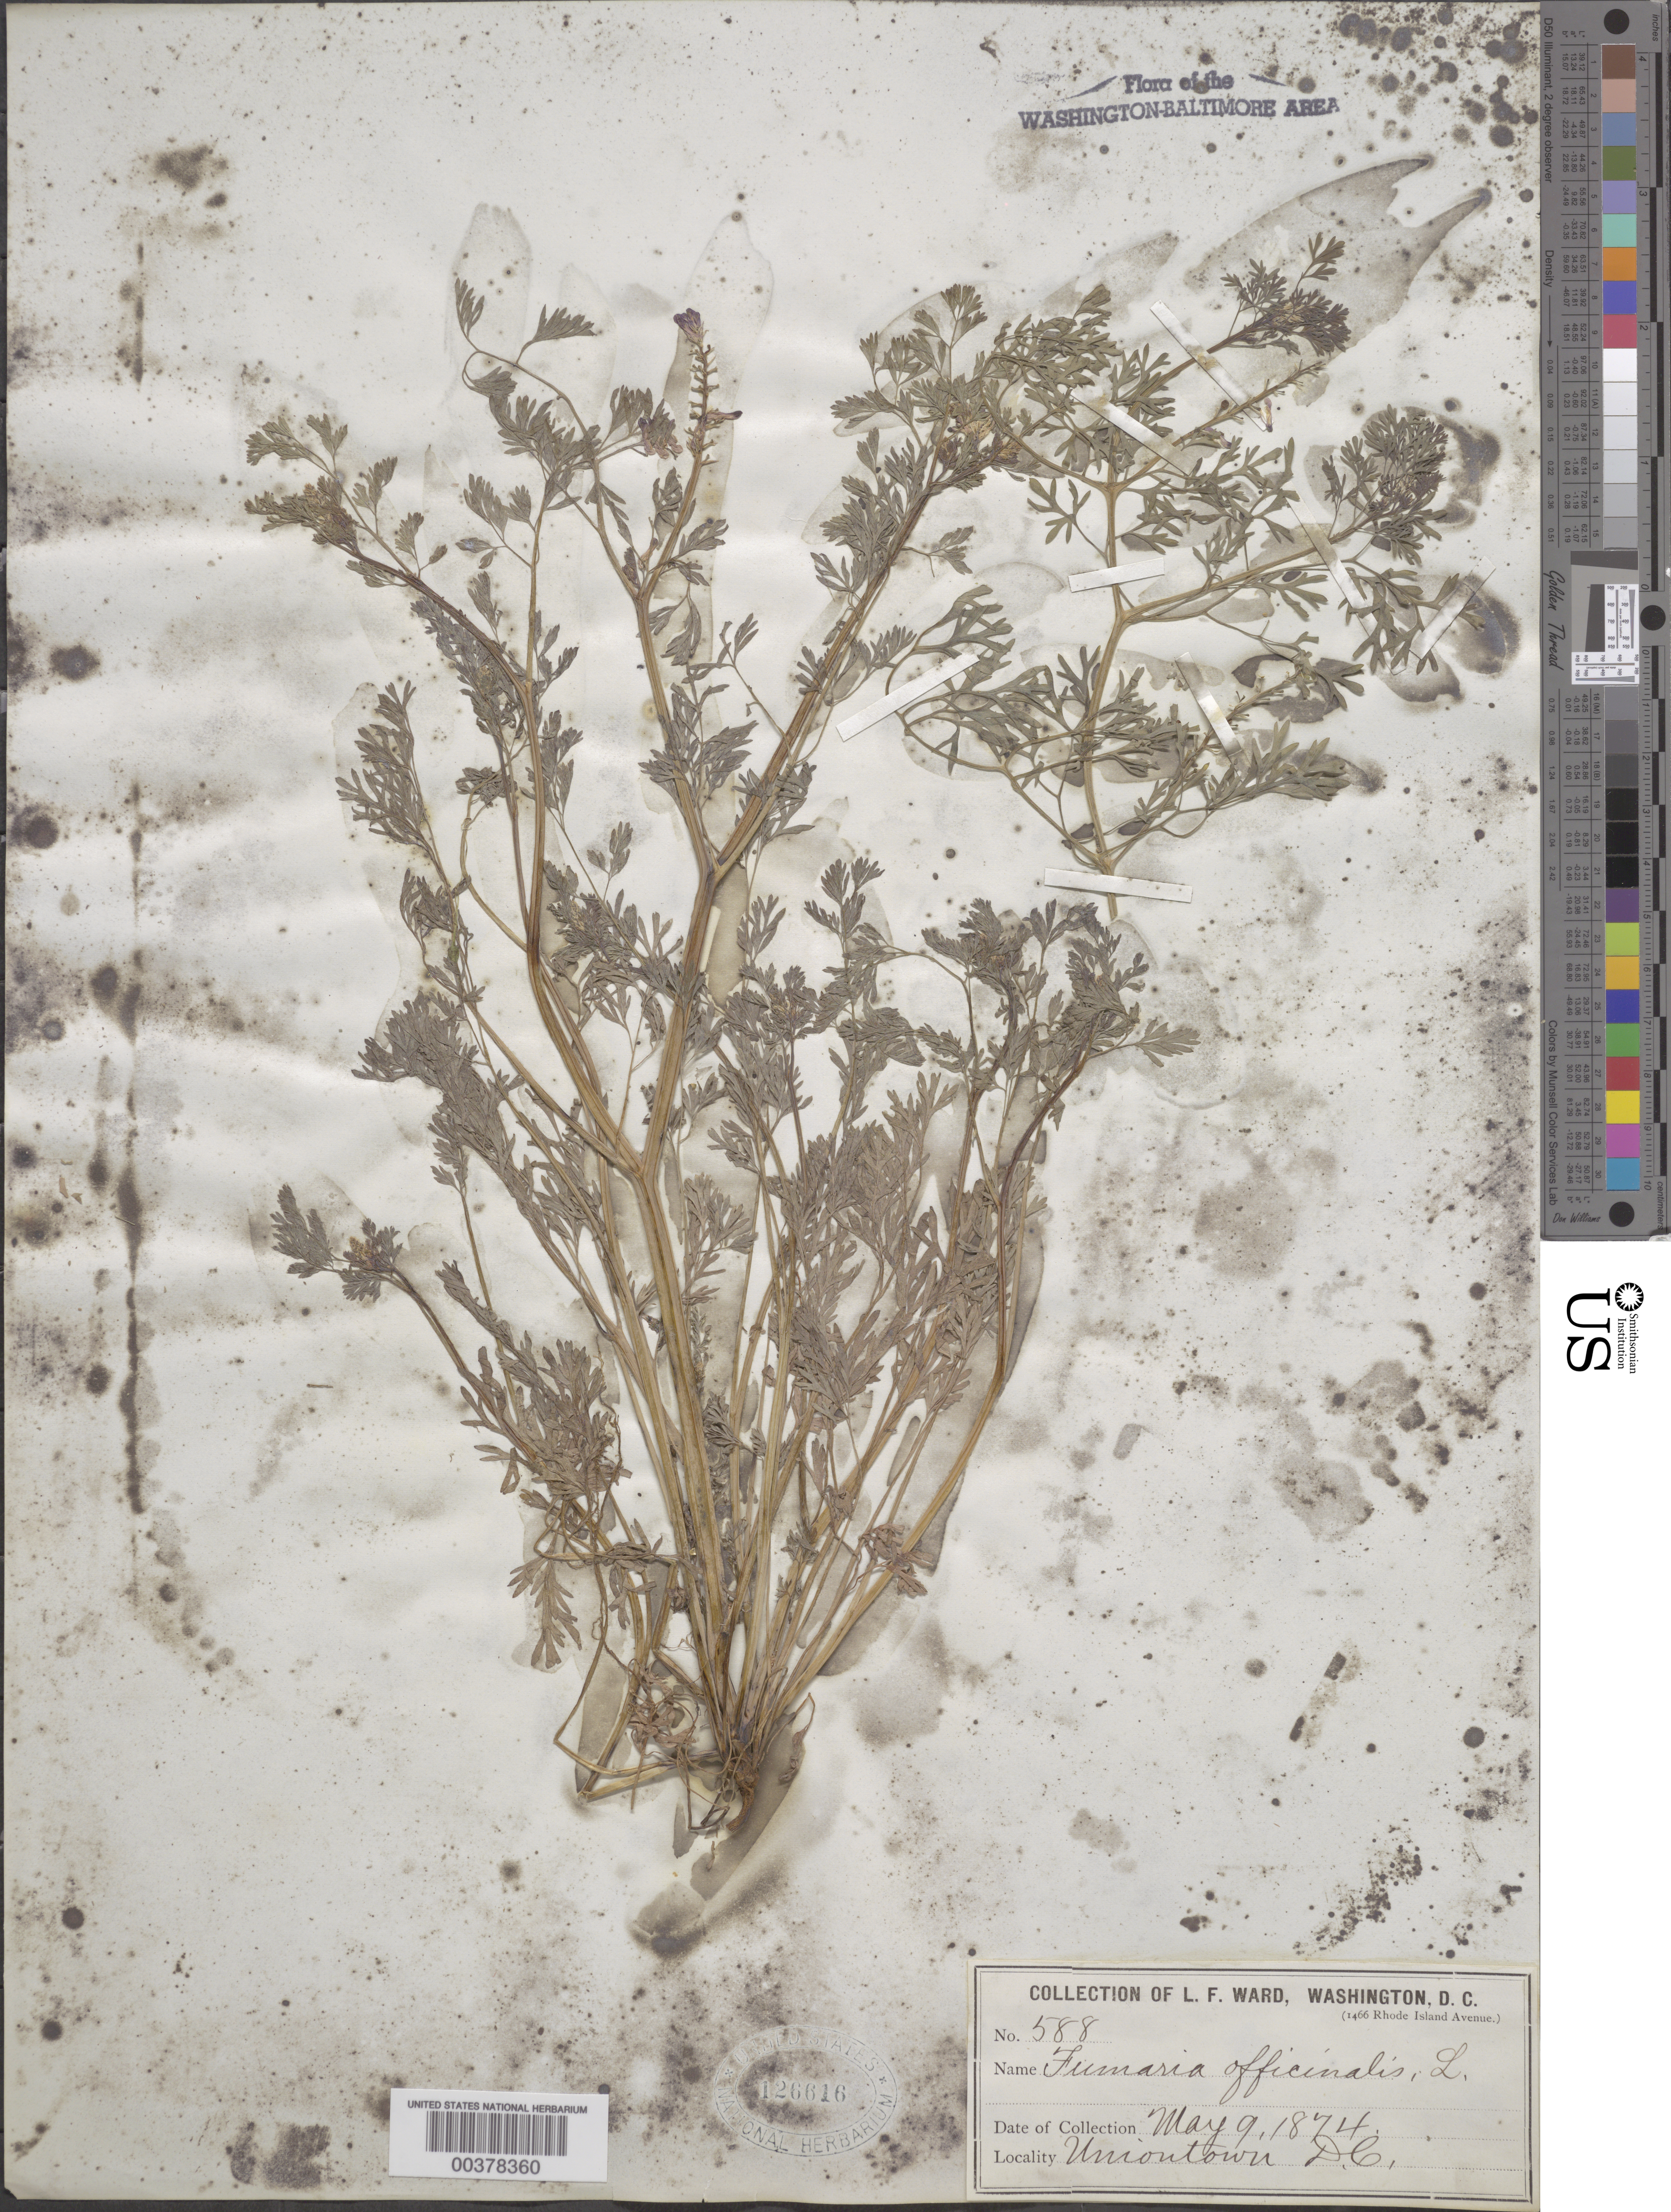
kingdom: Plantae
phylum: Tracheophyta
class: Magnoliopsida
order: Ranunculales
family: Papaveraceae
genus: Fumaria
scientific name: Fumaria officinalis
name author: L.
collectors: L. F. Ward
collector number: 588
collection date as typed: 09 May 1874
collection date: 1874-05-09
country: United States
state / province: District of Columbia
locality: Uniontown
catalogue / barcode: US 126616